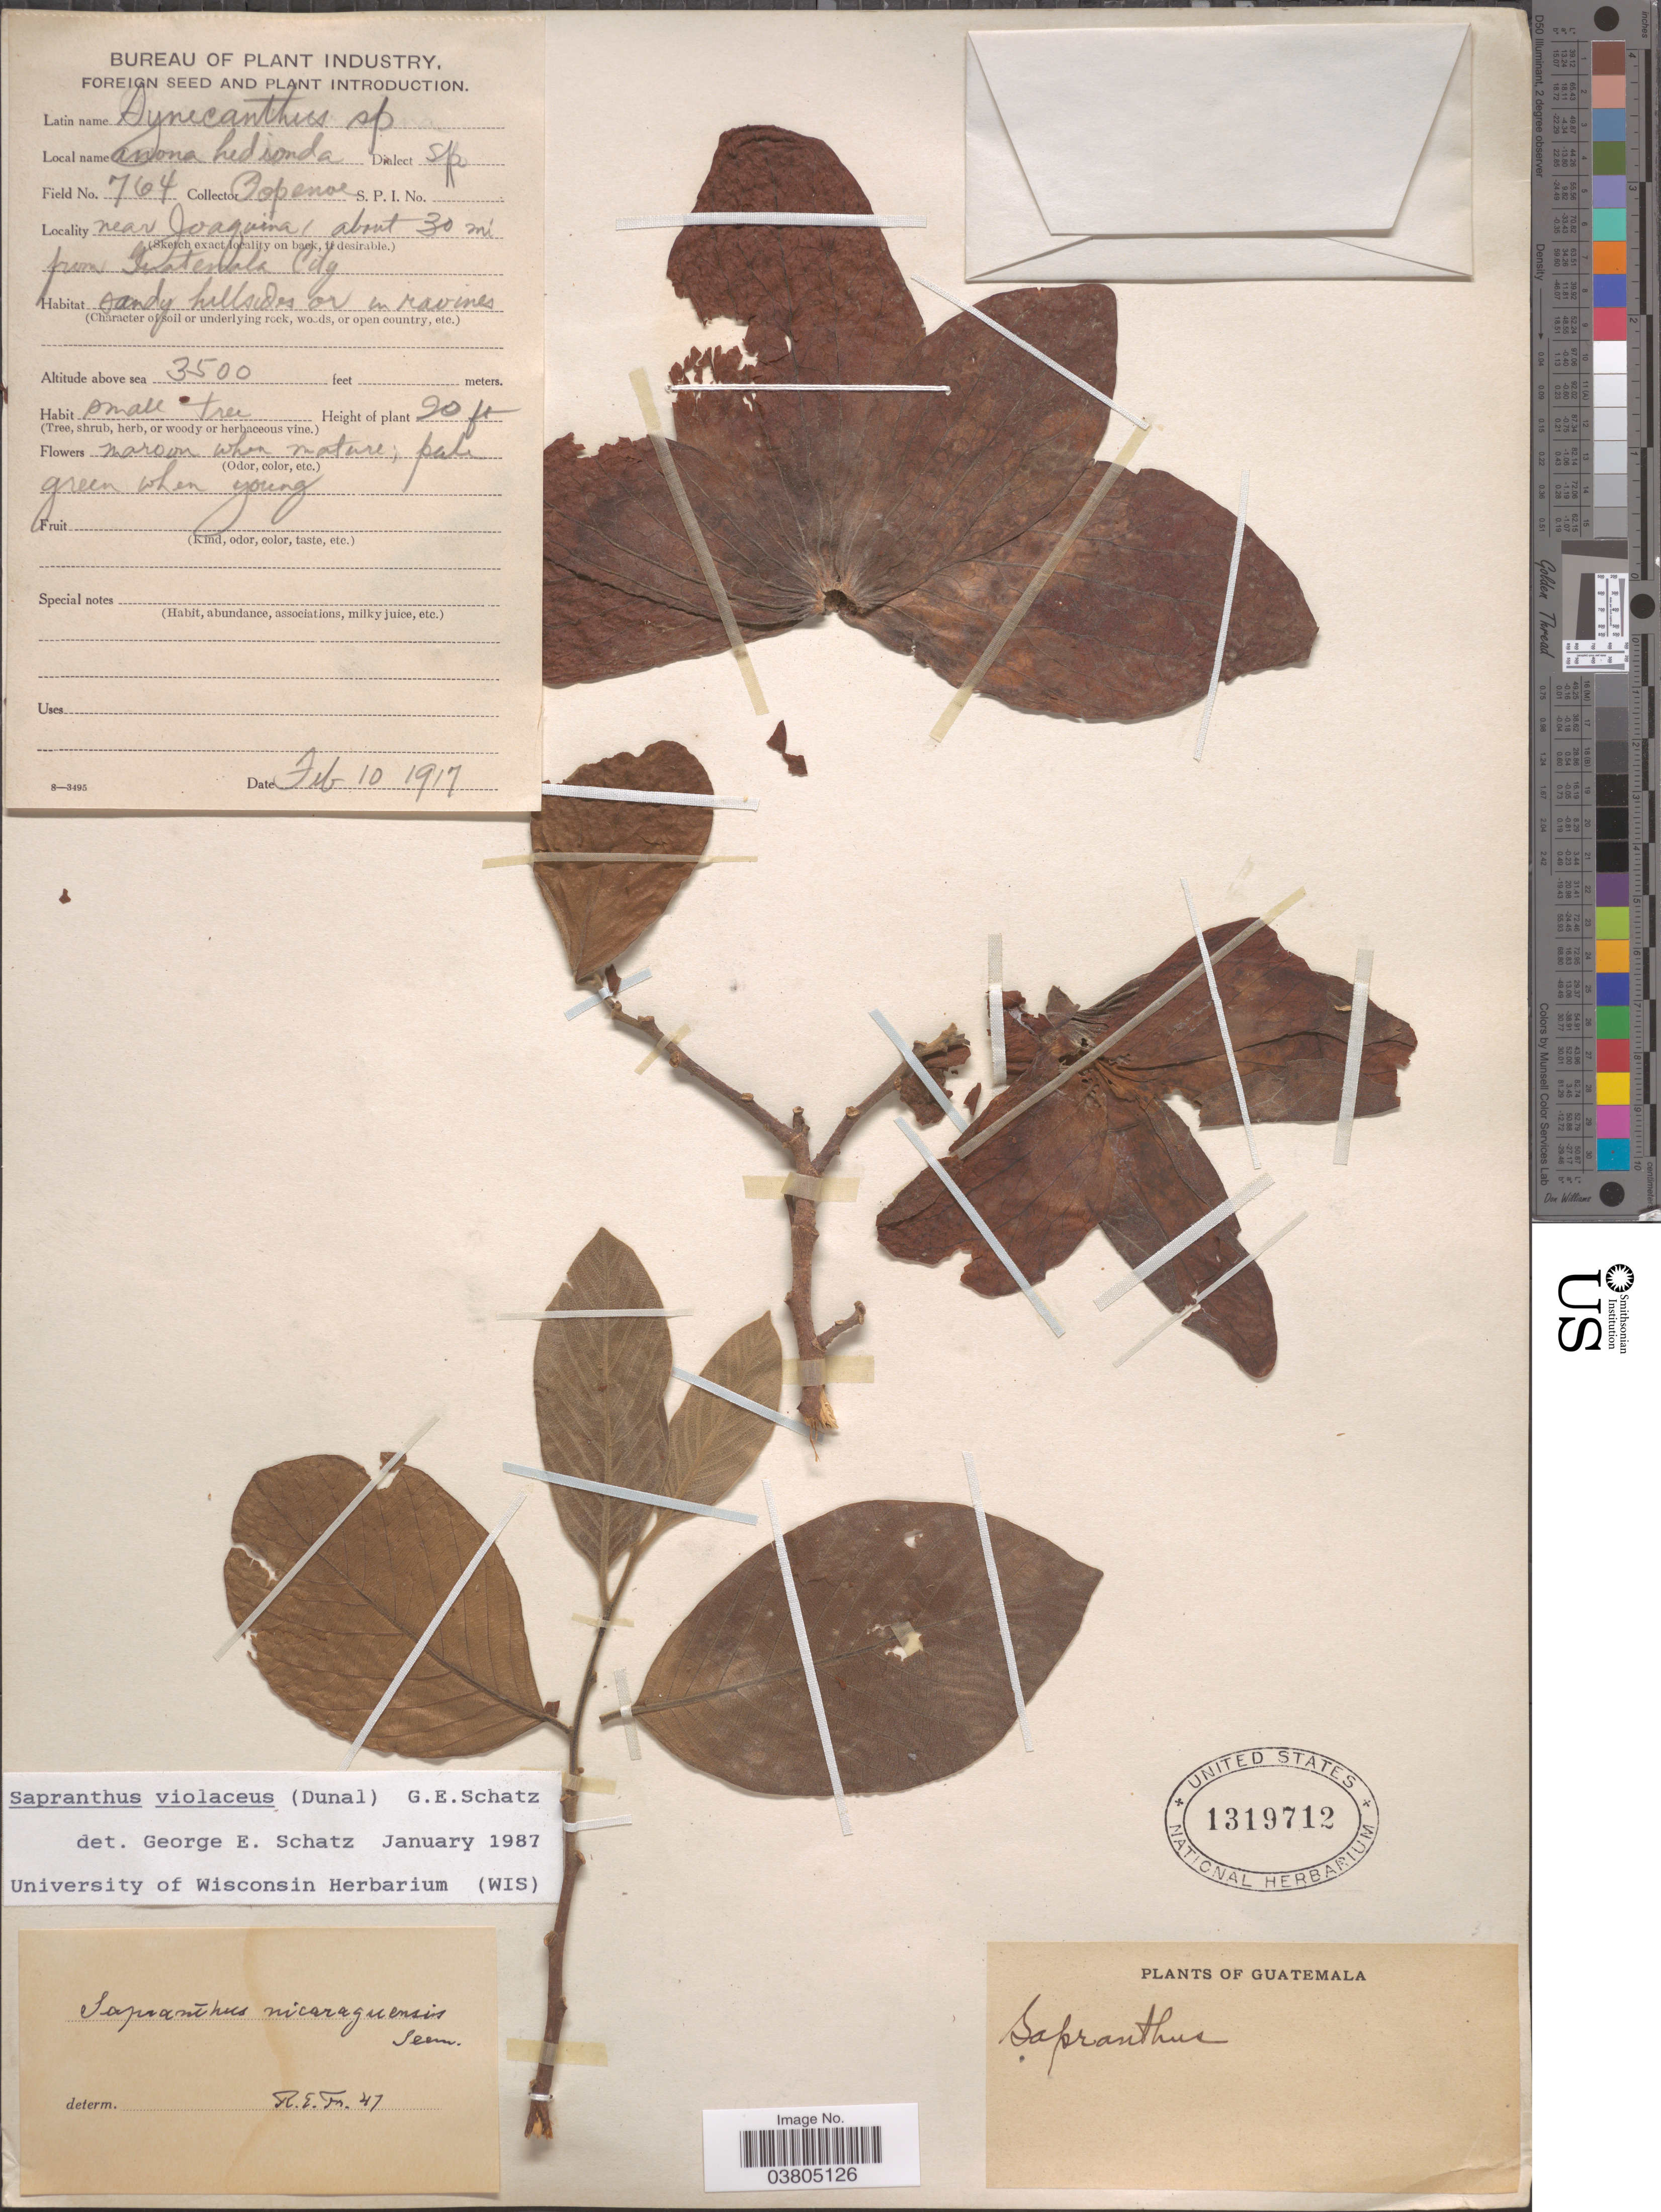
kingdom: Plantae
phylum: Tracheophyta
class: Magnoliopsida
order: Magnoliales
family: Annonaceae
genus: Sapranthus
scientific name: Sapranthus violaceus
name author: (Dunal) Saff.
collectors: -- Popenoe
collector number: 764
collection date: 1917-02-10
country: Guatemala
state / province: Guatemala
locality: Near Joaquina, about 30 mi from Guatemala City.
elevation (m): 1067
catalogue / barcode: US 1319712